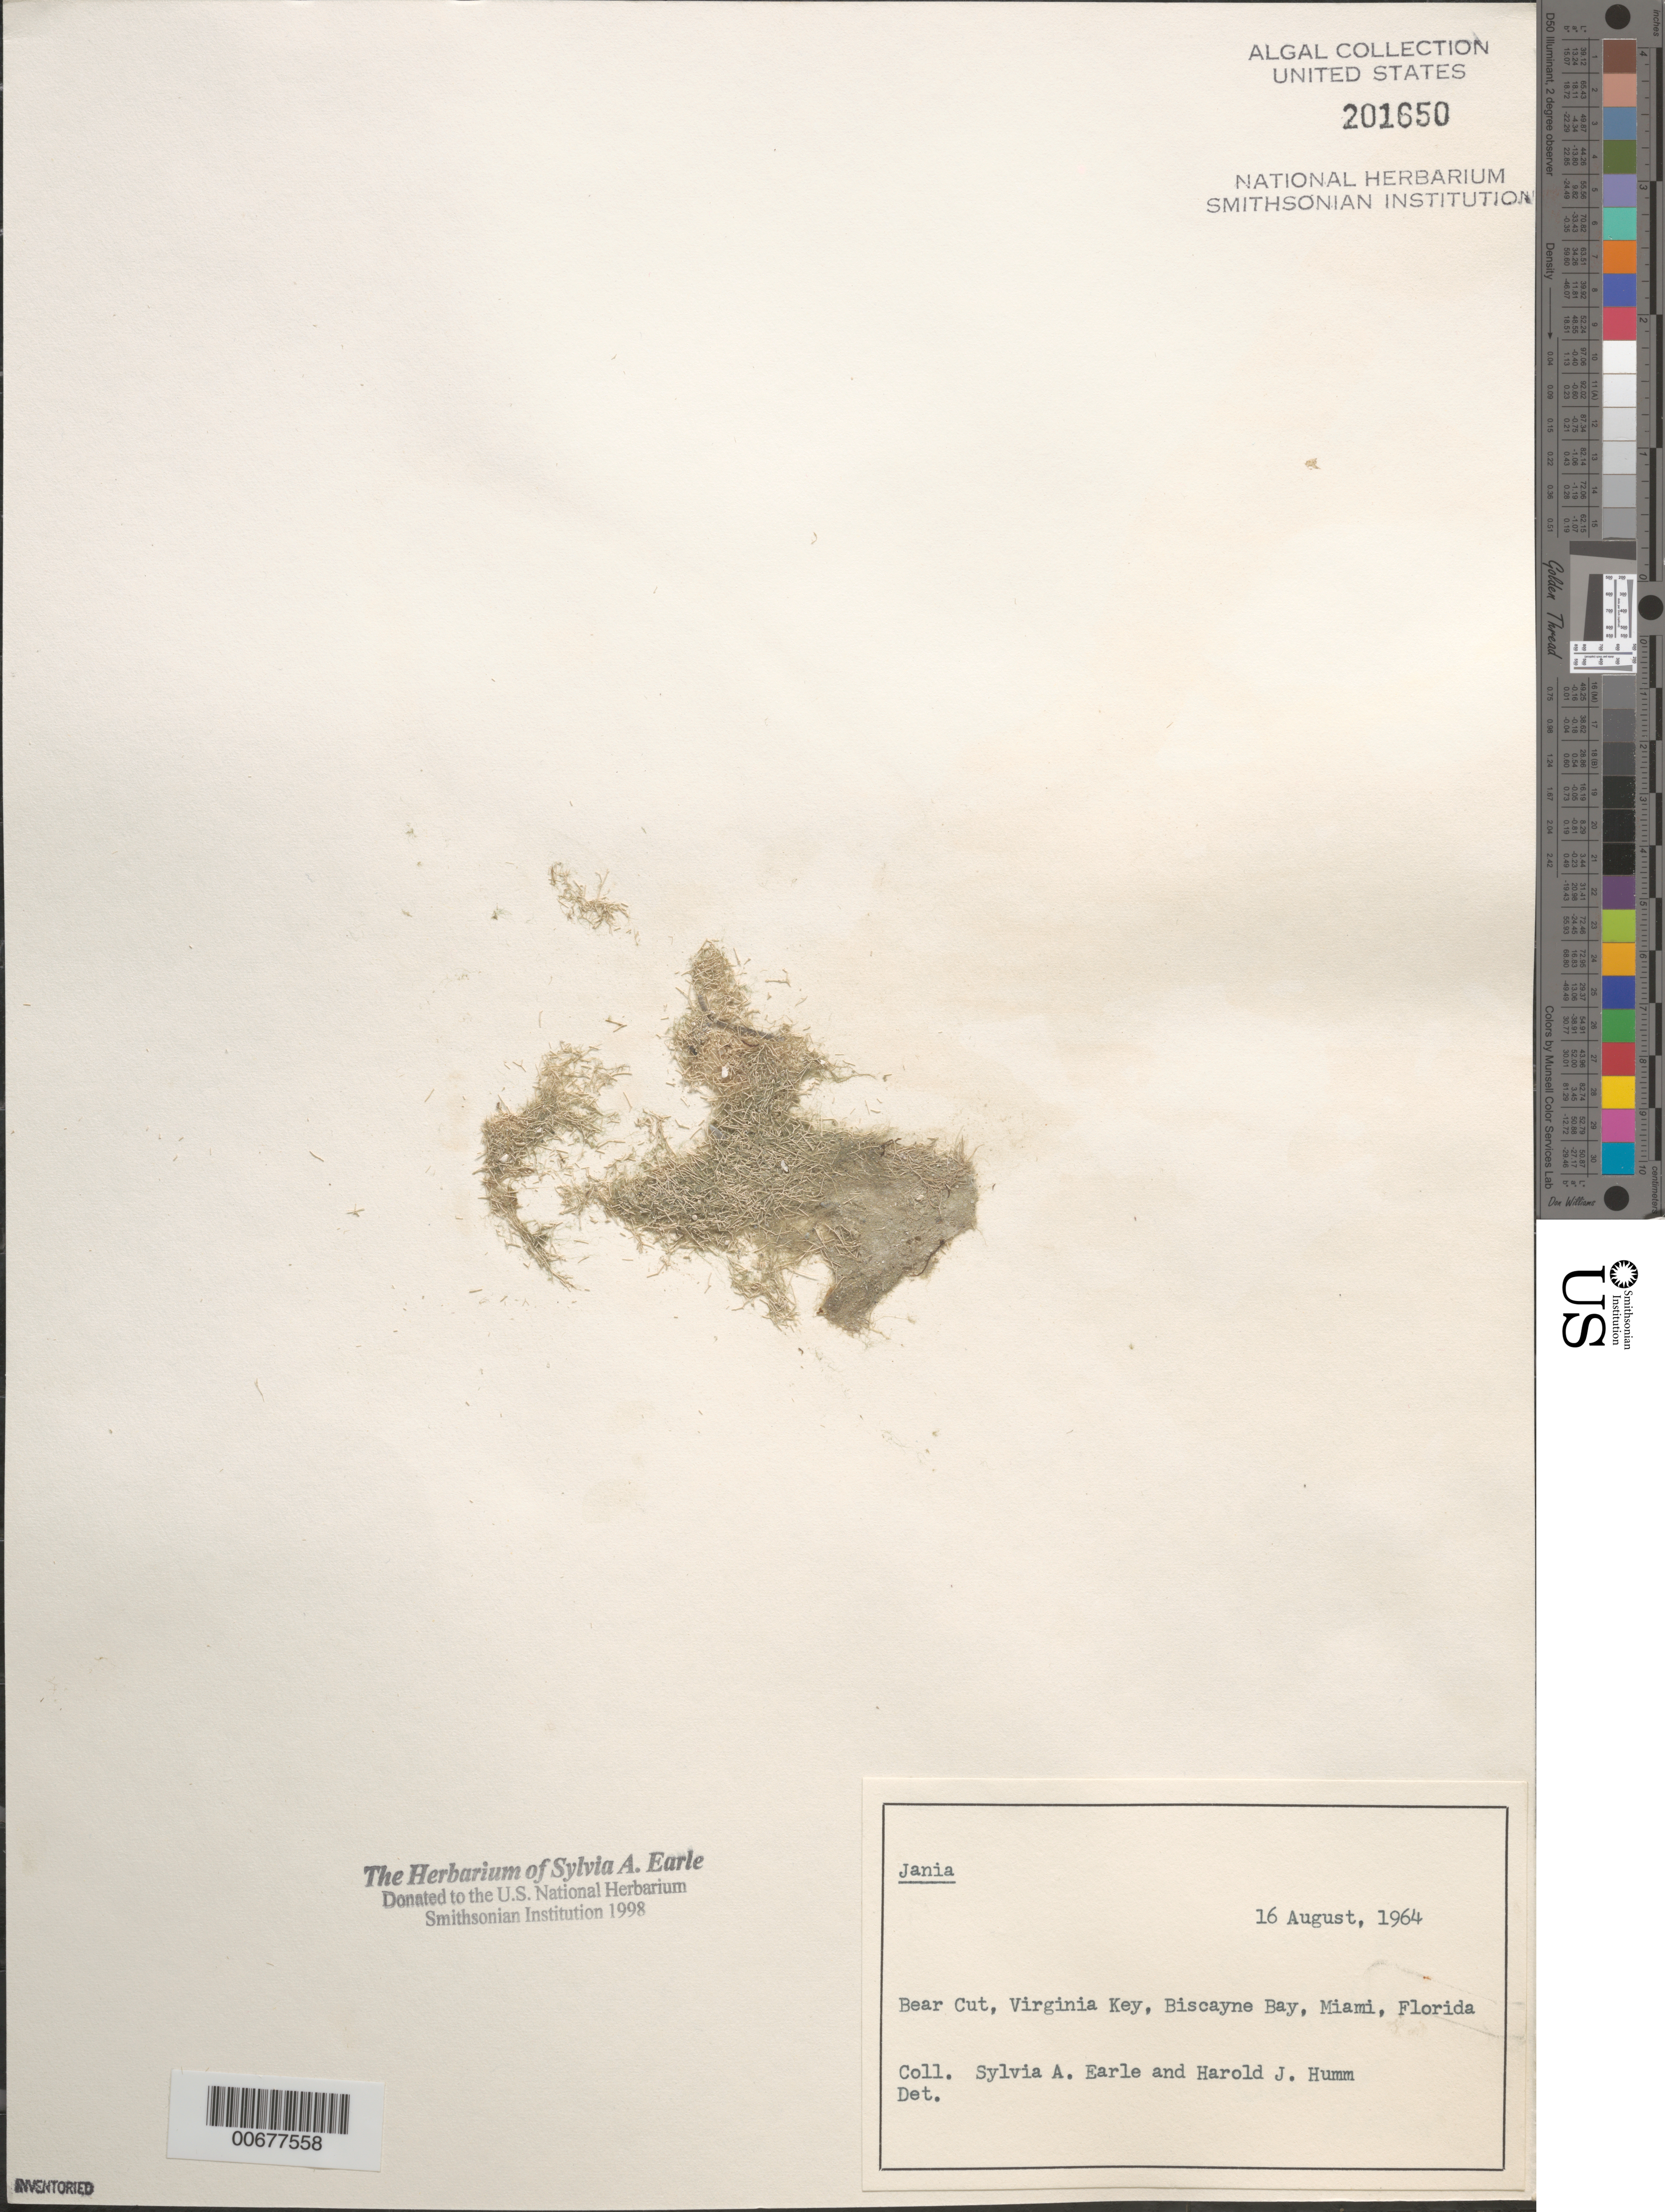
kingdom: Plantae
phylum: Rhodophyta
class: Florideophyceae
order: Corallinales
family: Corallinaceae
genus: Jania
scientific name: Jania sp.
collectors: S. A. Earle & H. J. Humm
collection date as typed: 16 Aug 1964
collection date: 1964-08-16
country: United States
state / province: Florida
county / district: Miami-Dade County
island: Virginia Key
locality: Bear Cut, Biscayne Bay, Miami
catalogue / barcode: US 201650